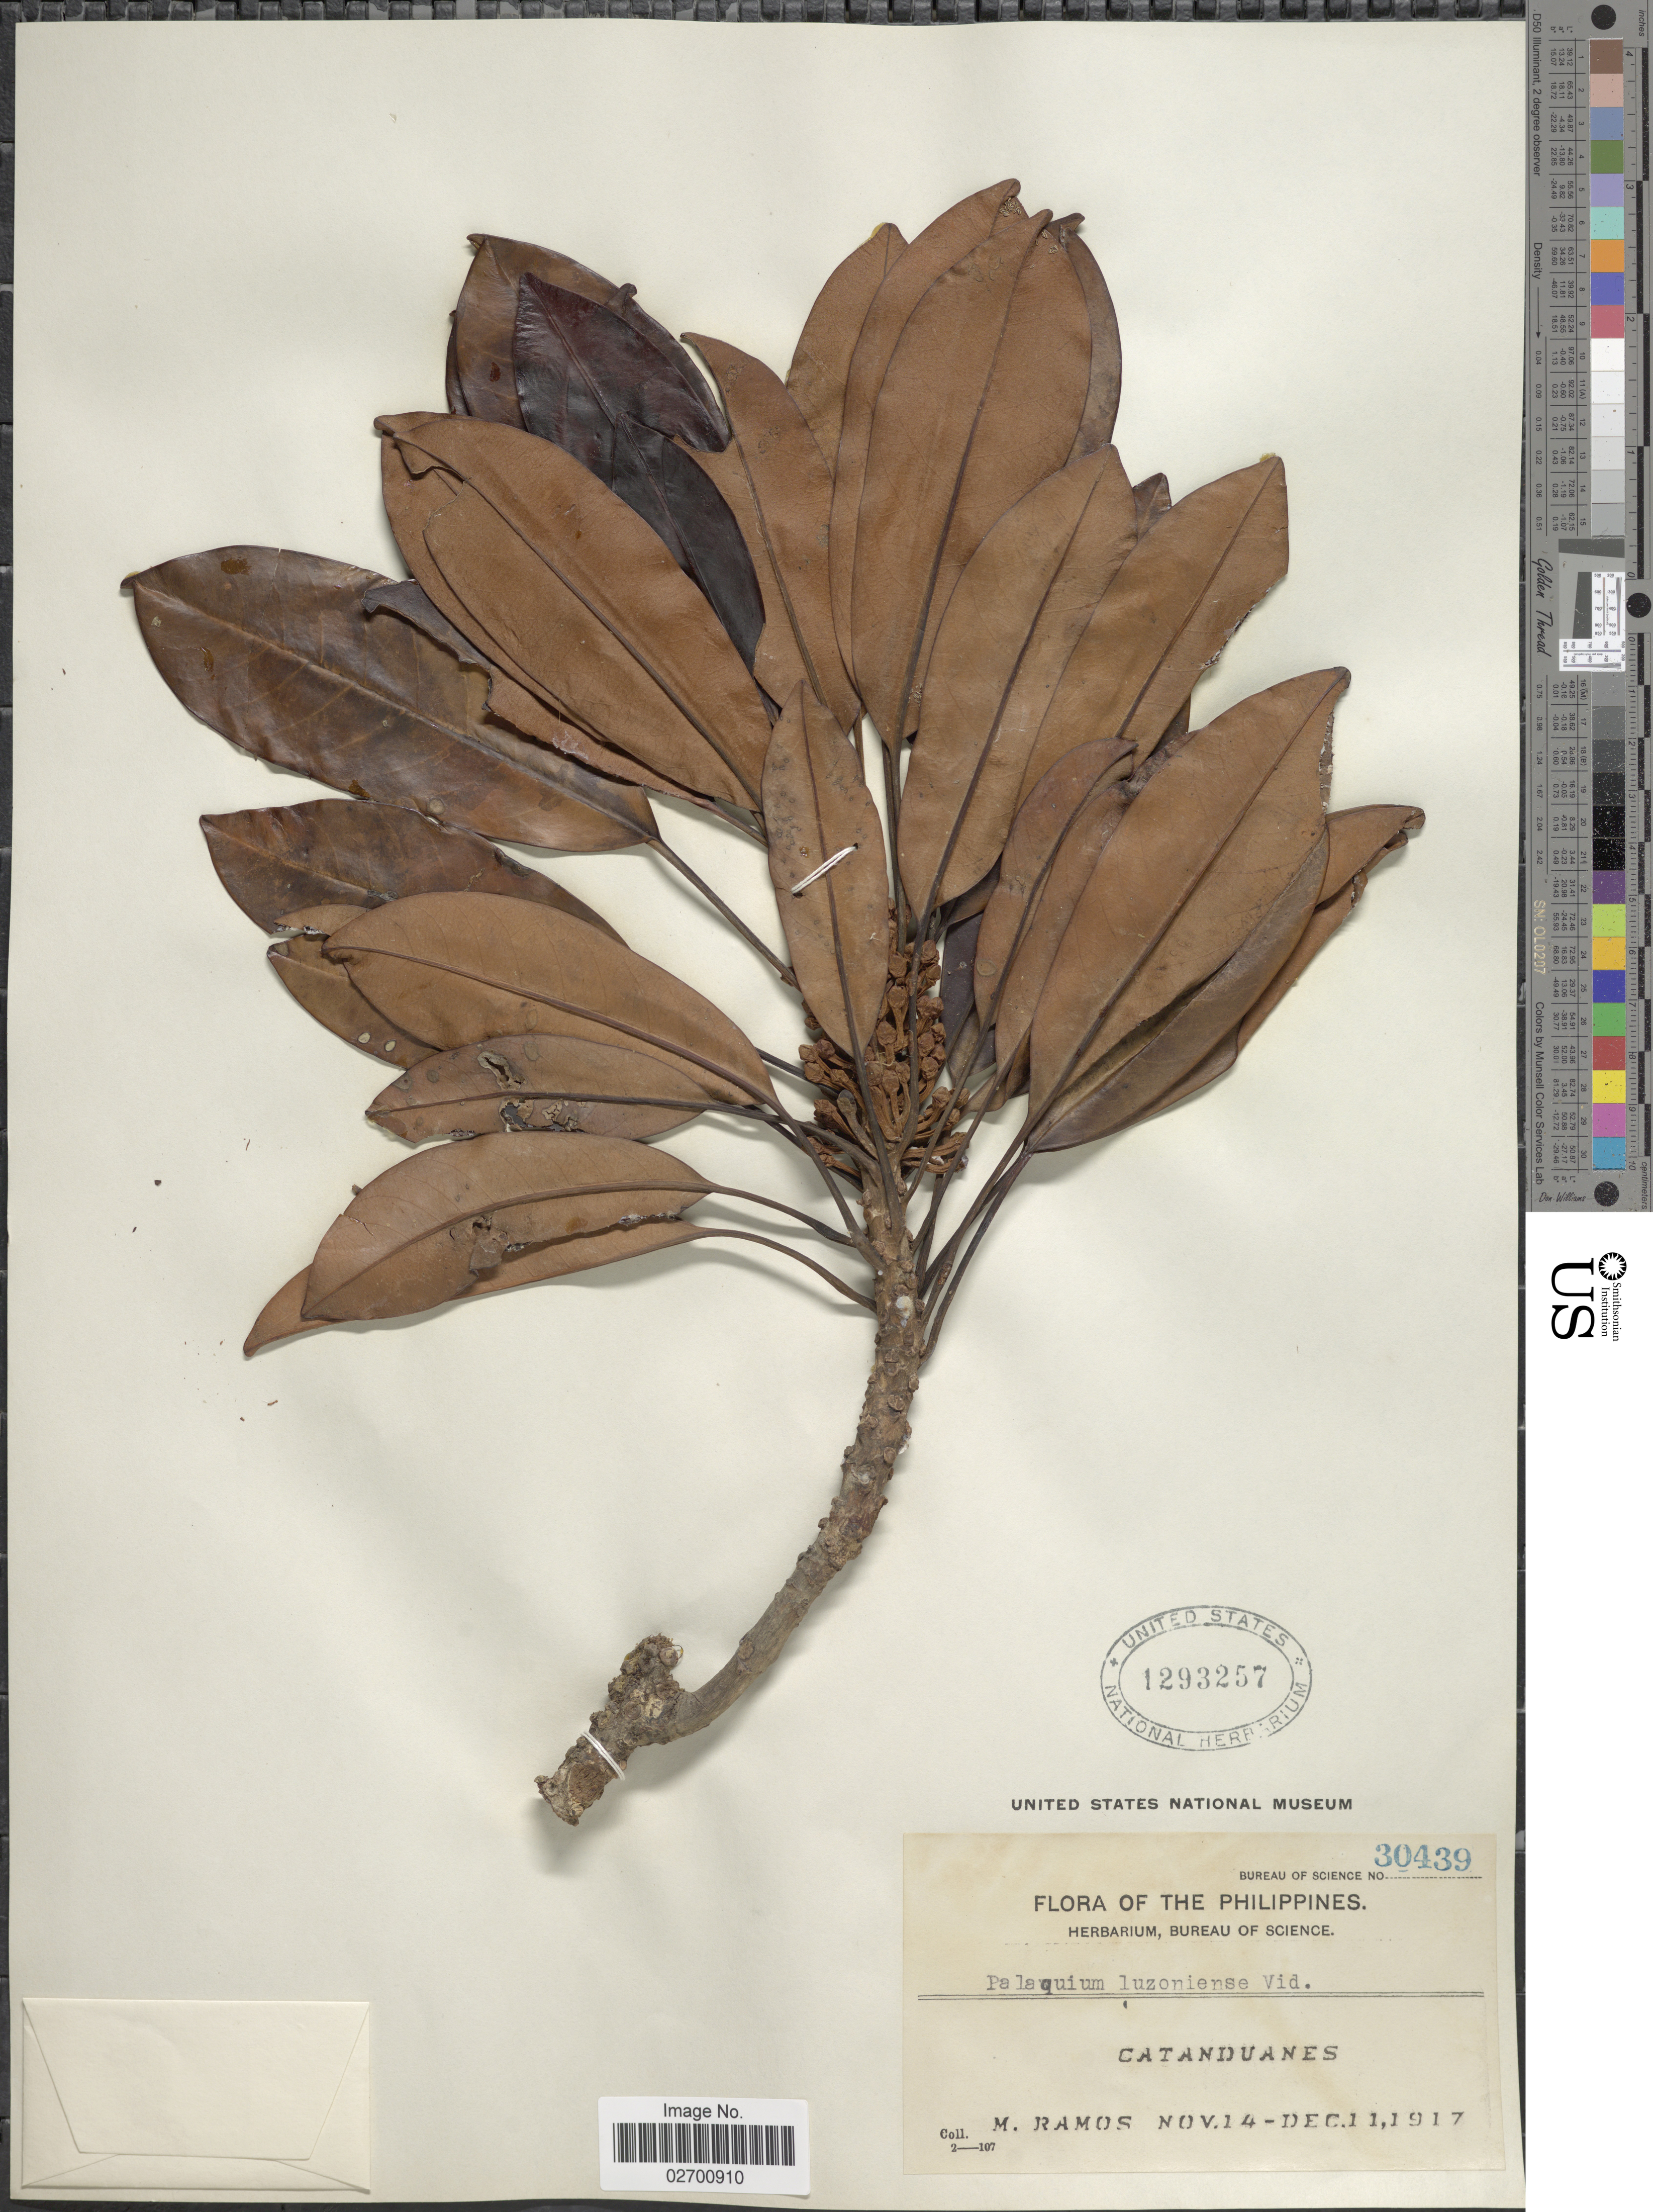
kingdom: Plantae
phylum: Tracheophyta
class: Magnoliopsida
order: Ericales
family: Sapotaceae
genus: Palaquium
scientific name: Palaquium luzoniense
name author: (Fern.-Vill.) S. Vidal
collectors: M. Ramos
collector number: Bureau of Science 30439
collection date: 1917-11-14/1917-12-11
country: Philippines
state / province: Bicol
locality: Catanduanes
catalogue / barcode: US 1293257